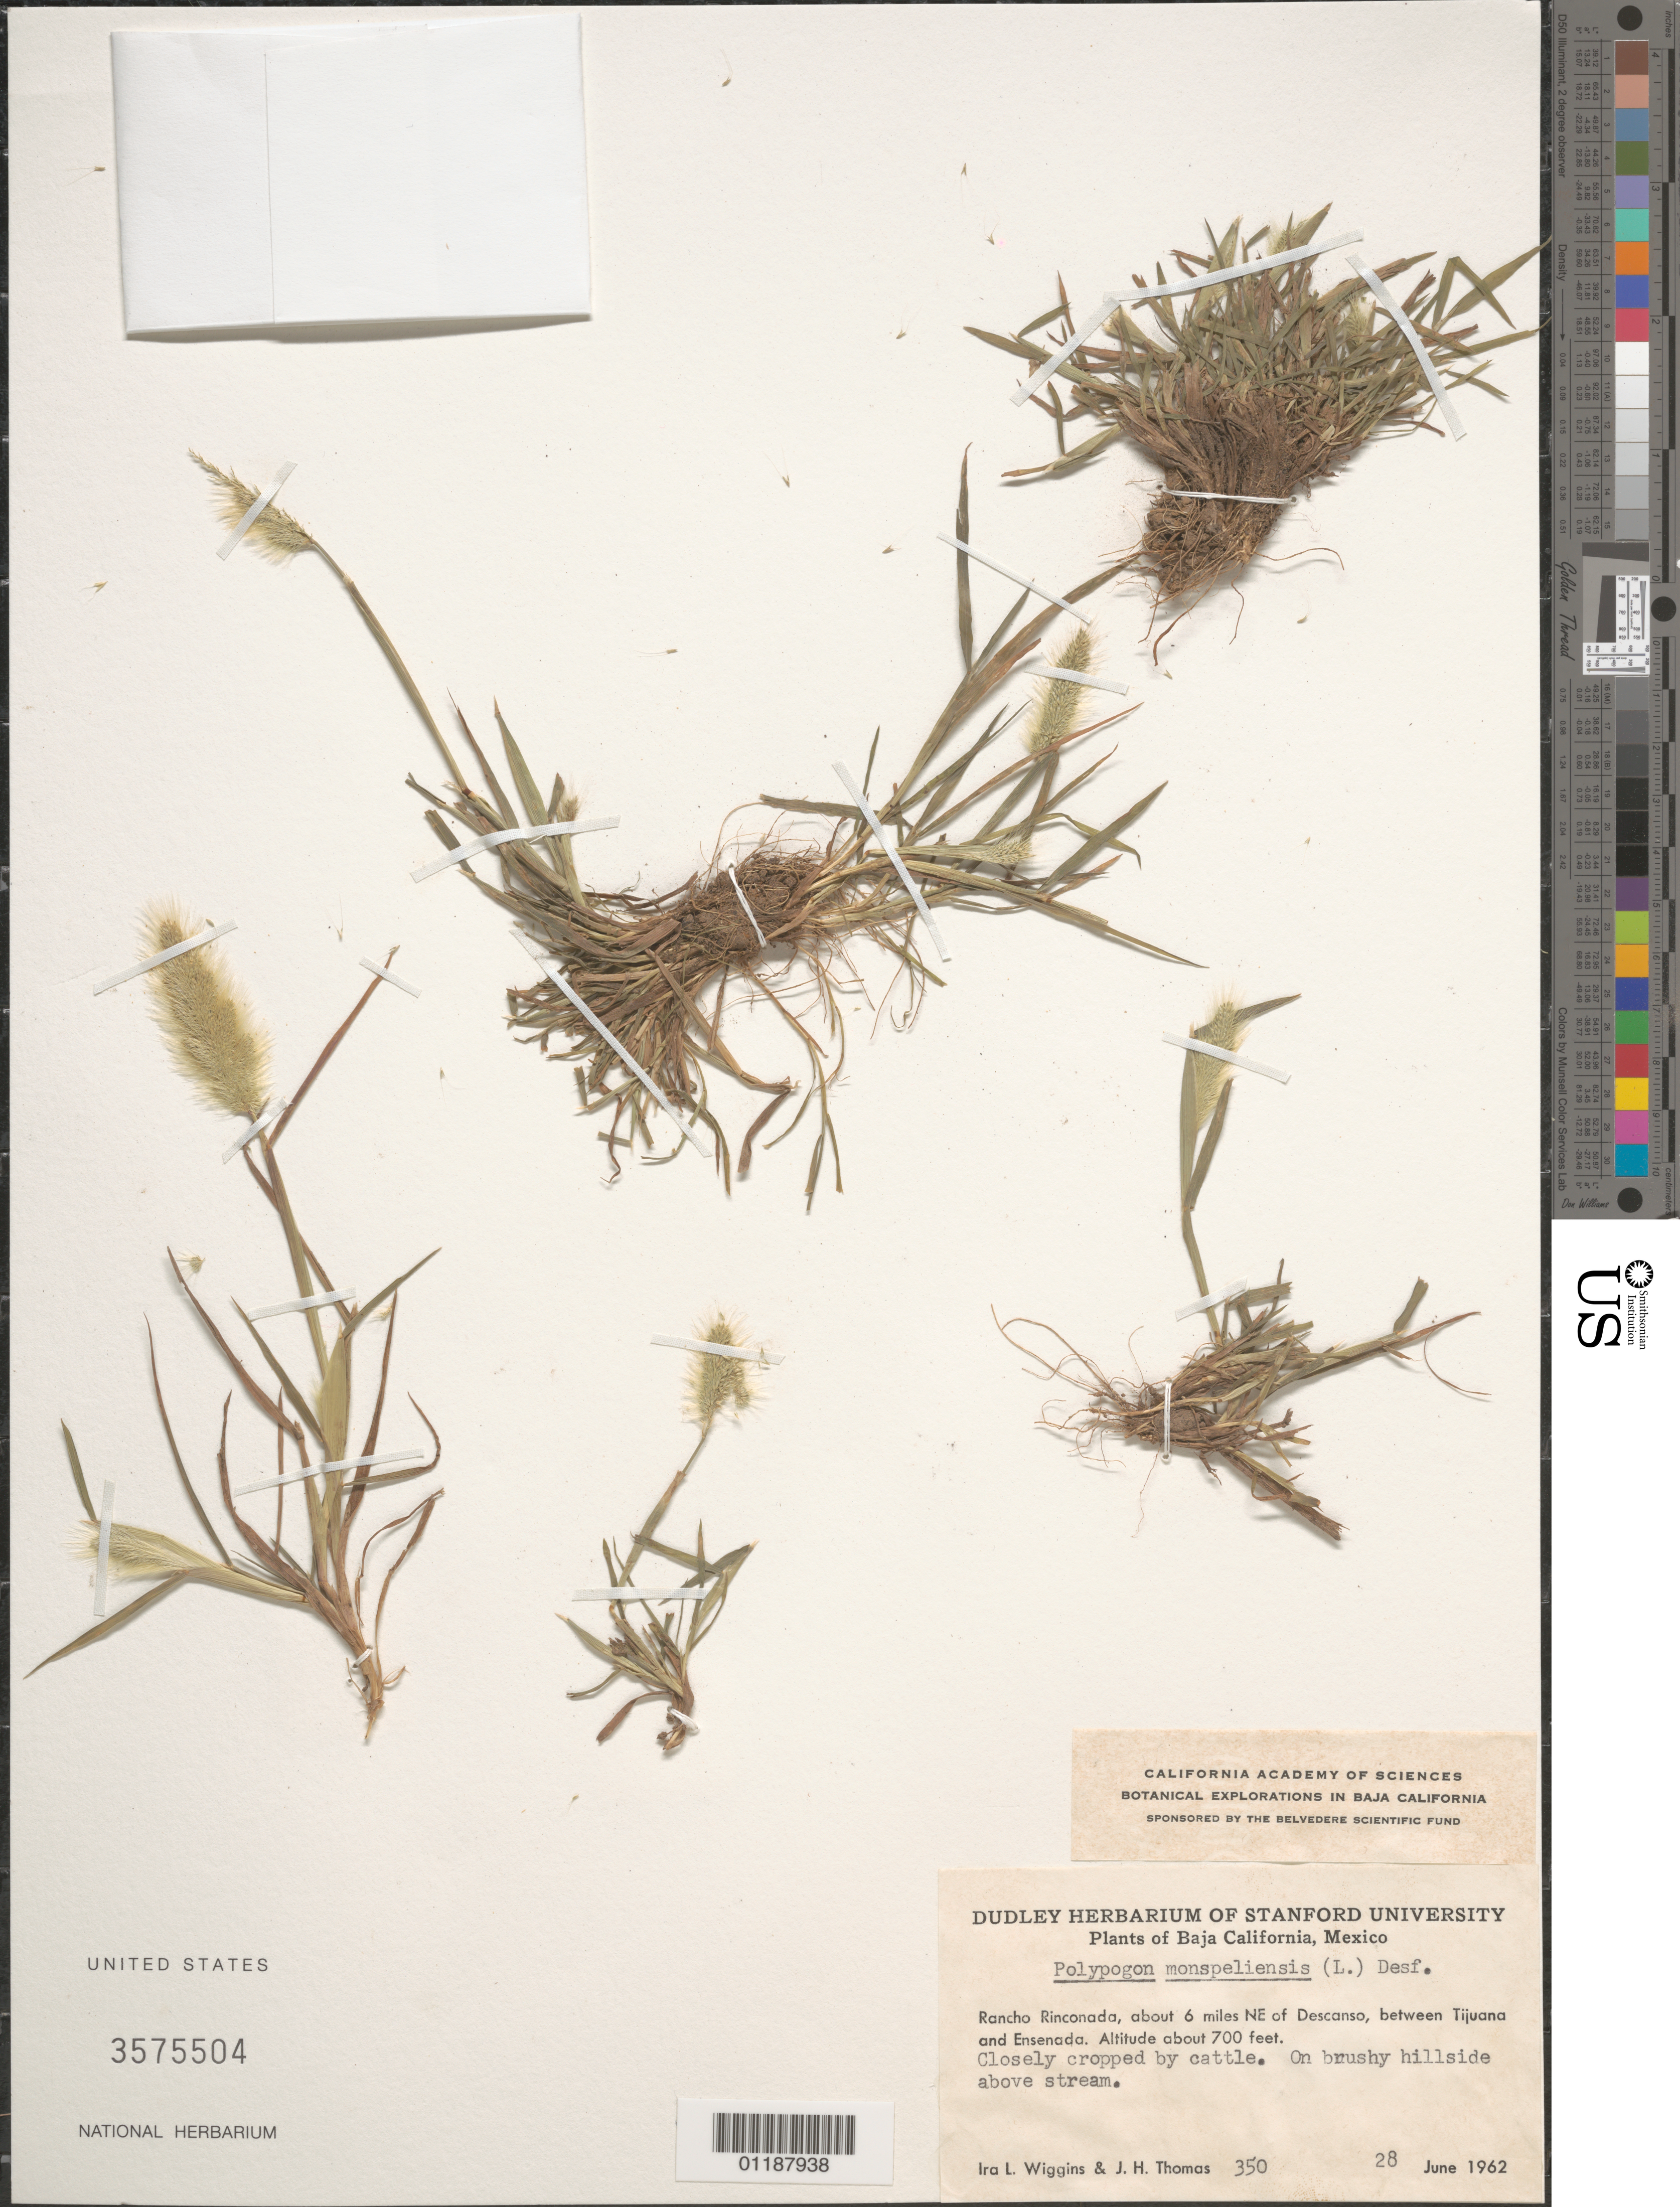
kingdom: Plantae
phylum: Tracheophyta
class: Liliopsida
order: Poales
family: Poaceae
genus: Polypogon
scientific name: Polypogon monspeliensis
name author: (L.) Desf.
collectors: I. L. Wiggins & J. H. Thomas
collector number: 350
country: Mexico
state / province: Baja California Norte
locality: Rancho Rinconada, about 6 mi NE of Descanso, between Tijuana and Ensenada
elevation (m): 213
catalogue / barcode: US 3575504